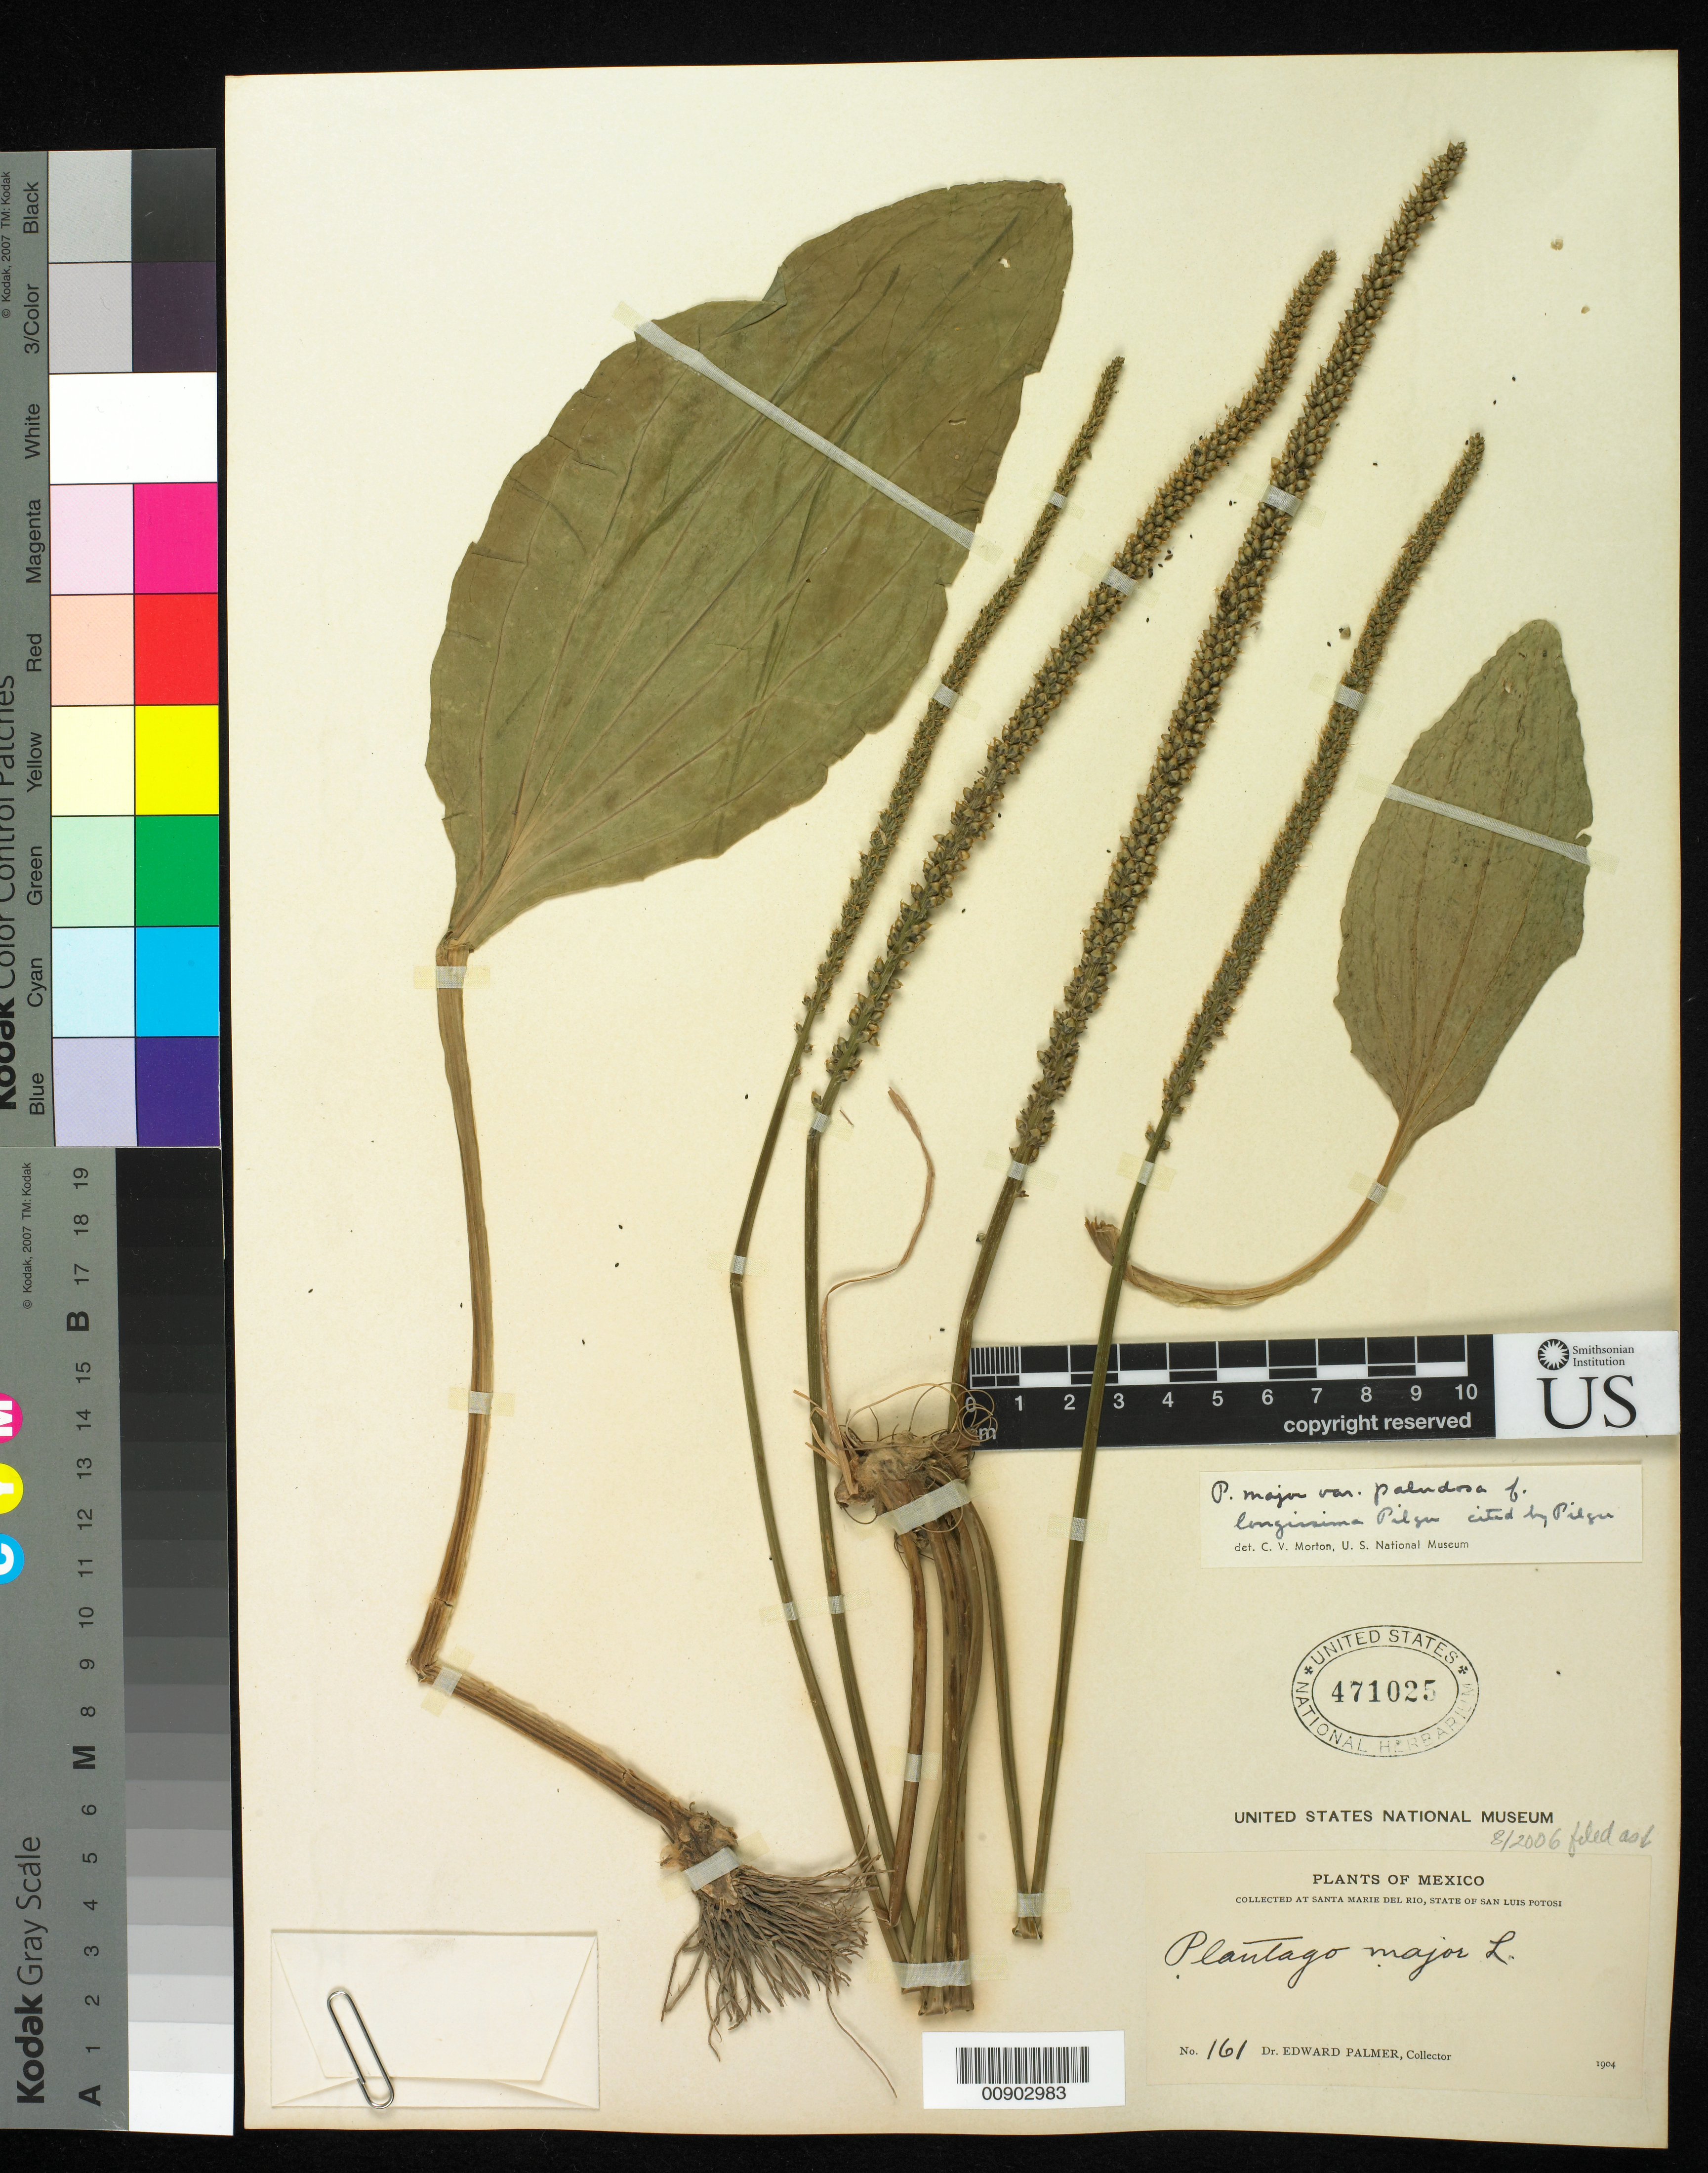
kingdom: Plantae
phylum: Tracheophyta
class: Magnoliopsida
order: Lamiales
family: Plantaginaceae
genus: Plantago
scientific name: Plantago major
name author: L.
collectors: E. Palmer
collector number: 161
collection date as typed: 1904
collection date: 1904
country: Mexico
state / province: San Luis Potosí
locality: Santa Marie del Rio, San Luis Potosí.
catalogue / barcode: US 471025